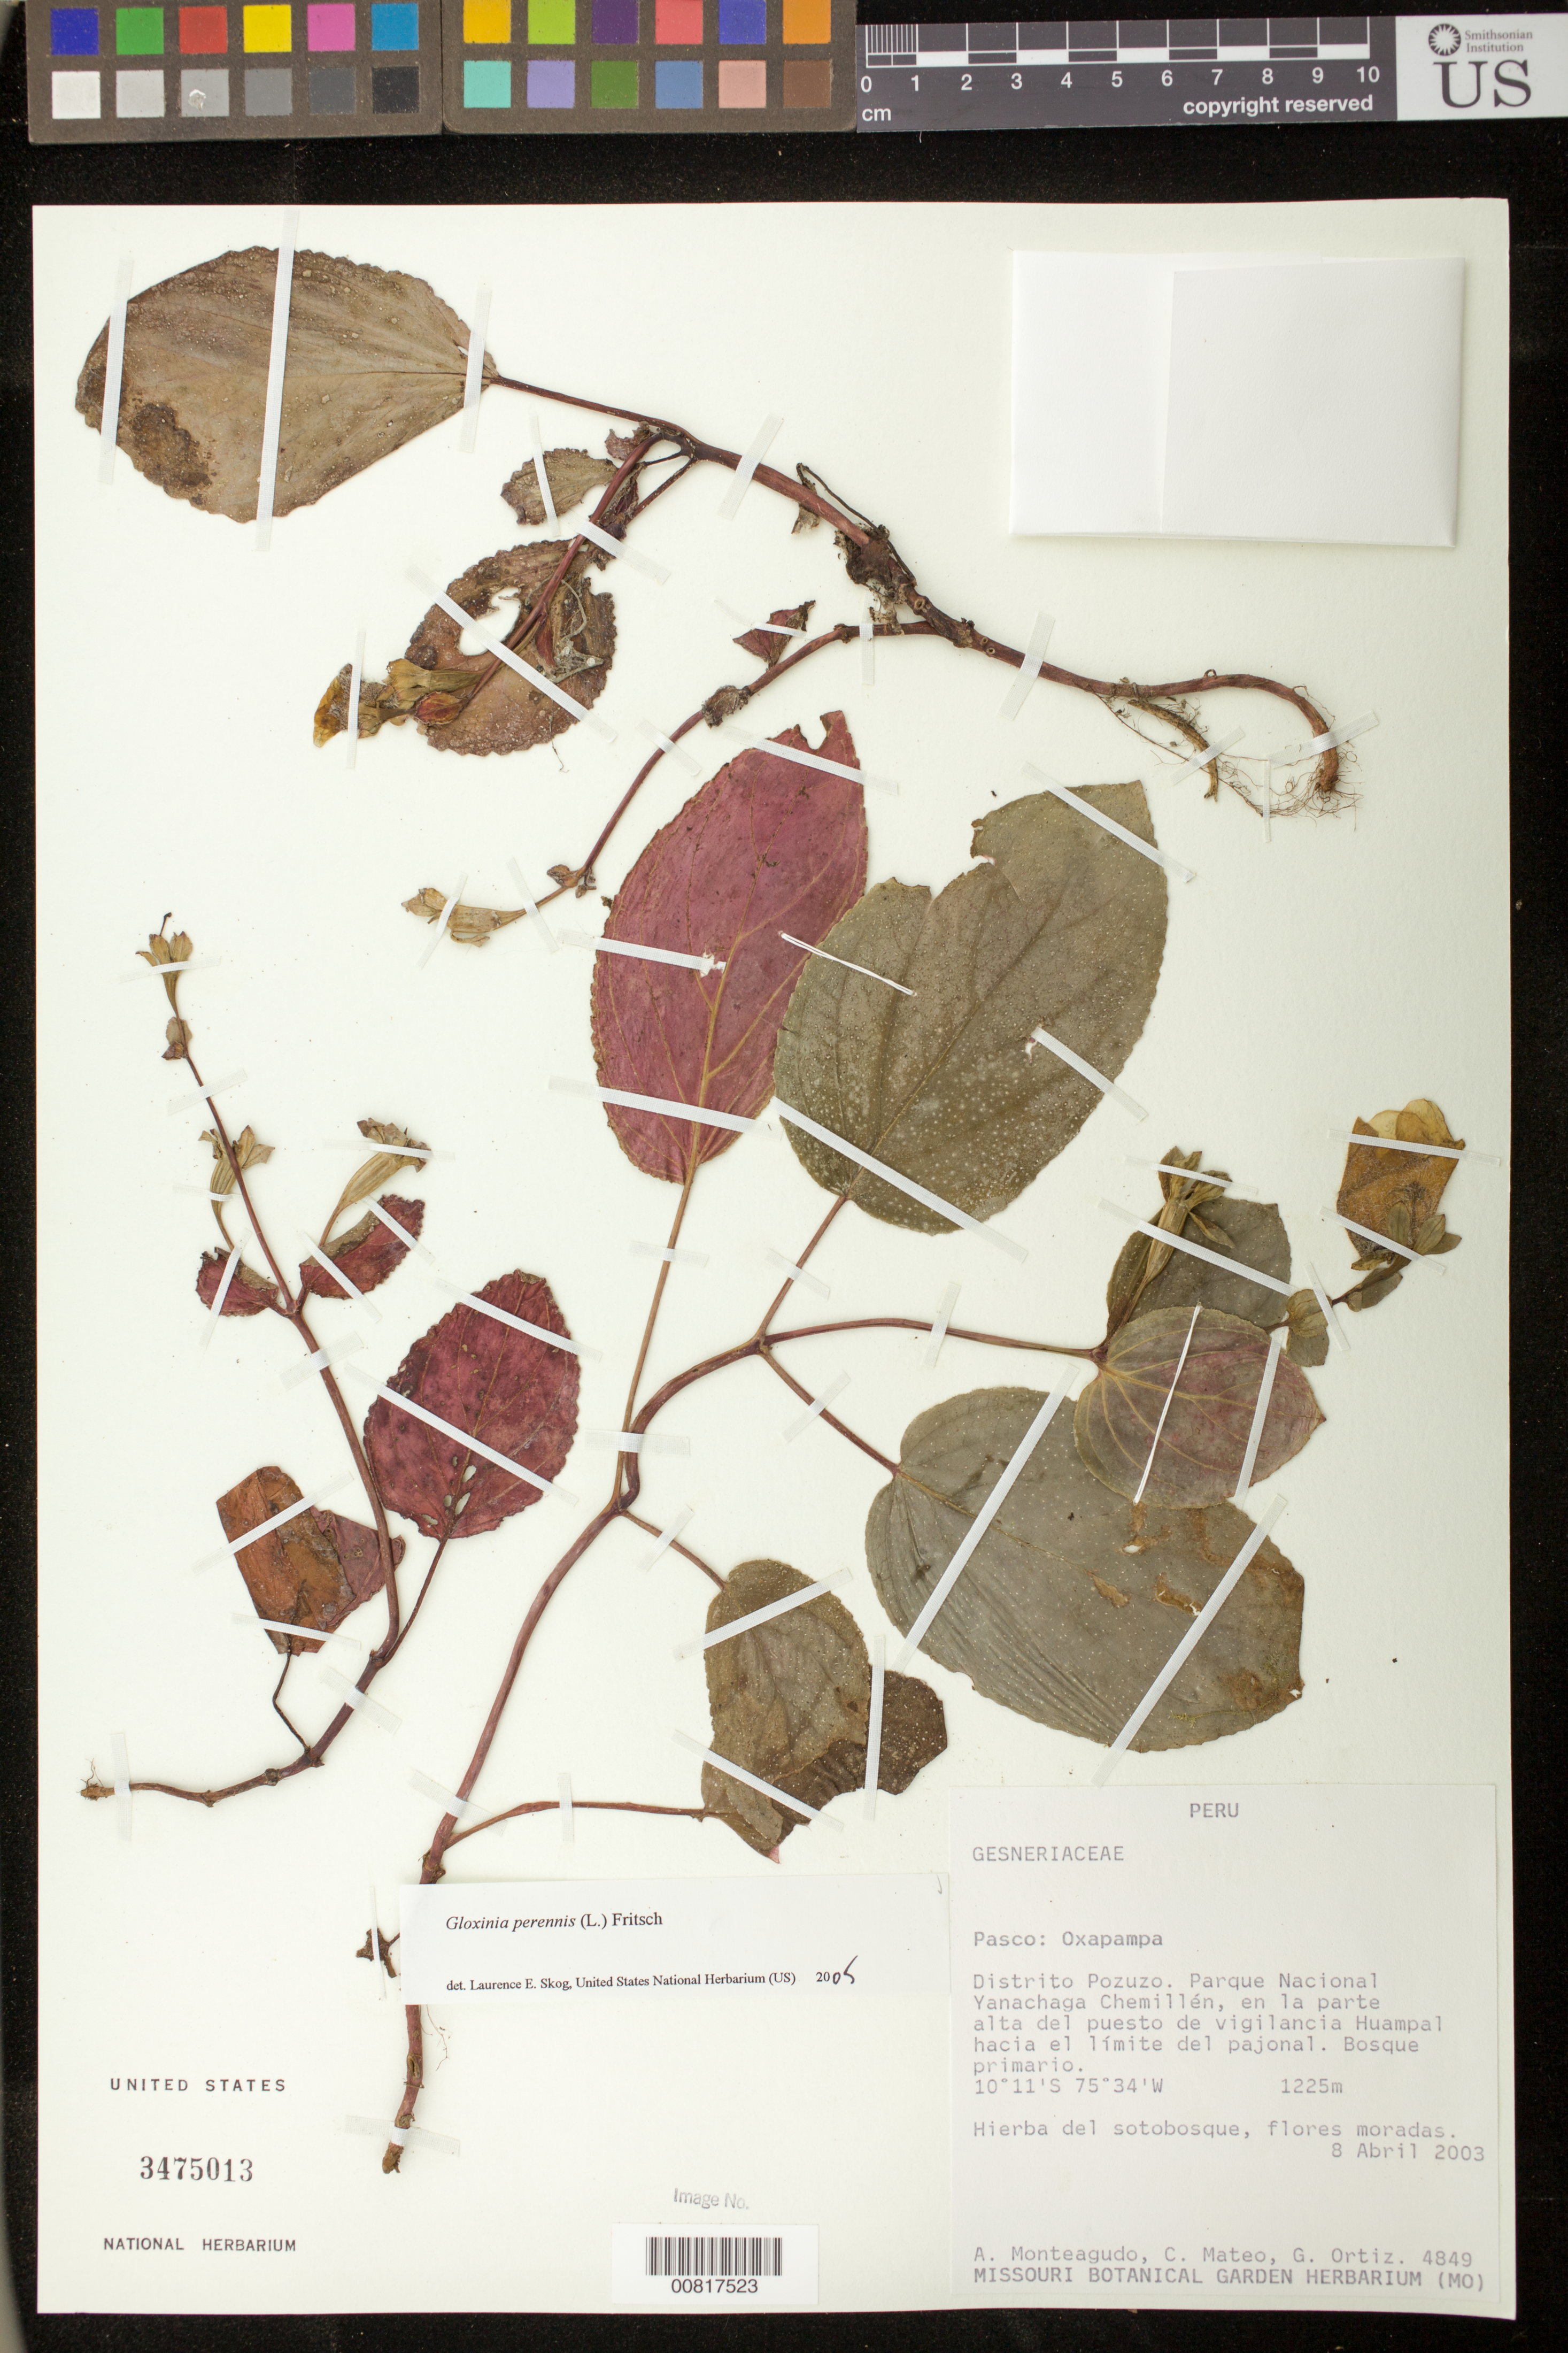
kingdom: Plantae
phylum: Tracheophyta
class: Magnoliopsida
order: Lamiales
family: Gesneriaceae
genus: Gloxinia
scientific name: Gloxinia perennis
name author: (L.) Fritsch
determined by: Skog, Laurence E.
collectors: A. Monteagudo, C. Mateo & G. Ortiz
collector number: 4849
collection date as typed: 08 Apr 2003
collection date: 2003-04-08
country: Peru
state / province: Pasco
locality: Pasco: Oxapampa. Distrito Pozuzo. Parque Nacional Yanachaga Chemillén, en la parte alta del puesto de vigilancia Huampal hacia el límite del pajonal.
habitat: Bosque primario.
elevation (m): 1225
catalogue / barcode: US 3475013